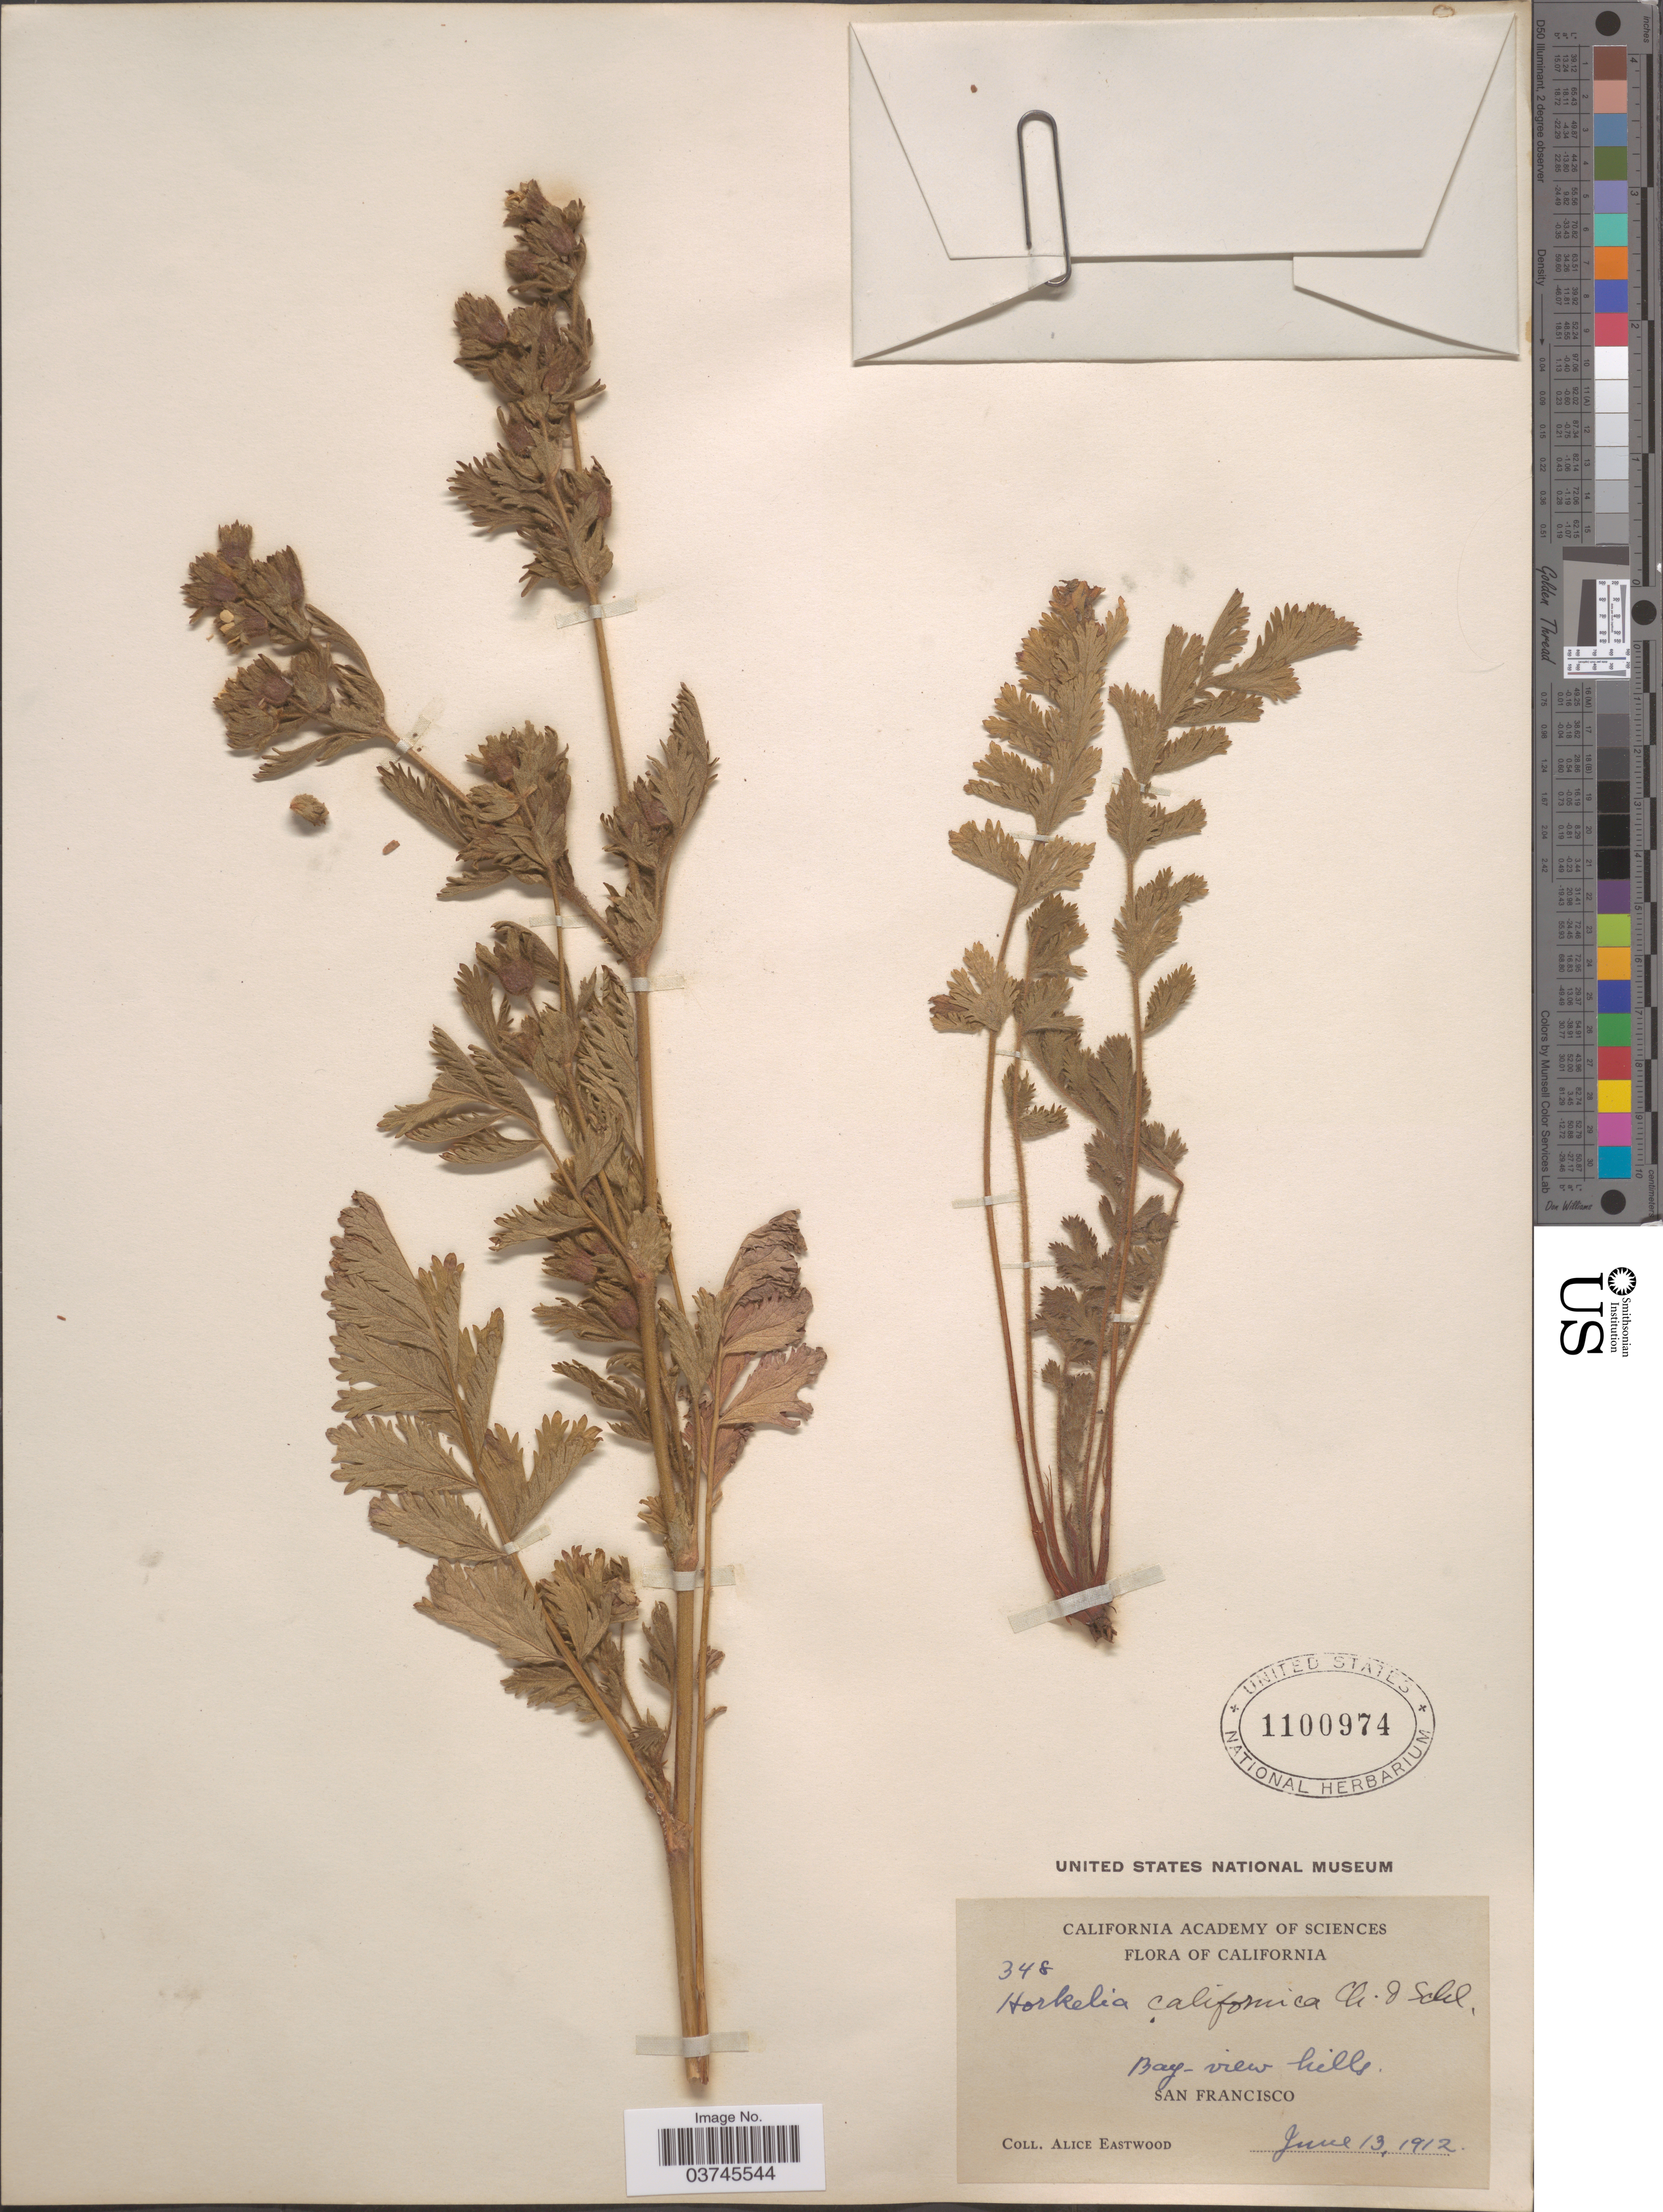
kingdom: Plantae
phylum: Tracheophyta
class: Magnoliopsida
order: Rosales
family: Rosaceae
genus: Potentilla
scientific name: Potentilla californica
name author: (Cham. & Schltdl.) Greene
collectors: A. Eastwood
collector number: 348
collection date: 1912-06-13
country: United States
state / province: California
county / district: San Francisco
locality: Bay-view hills. San Francisco.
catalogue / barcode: US 1100974